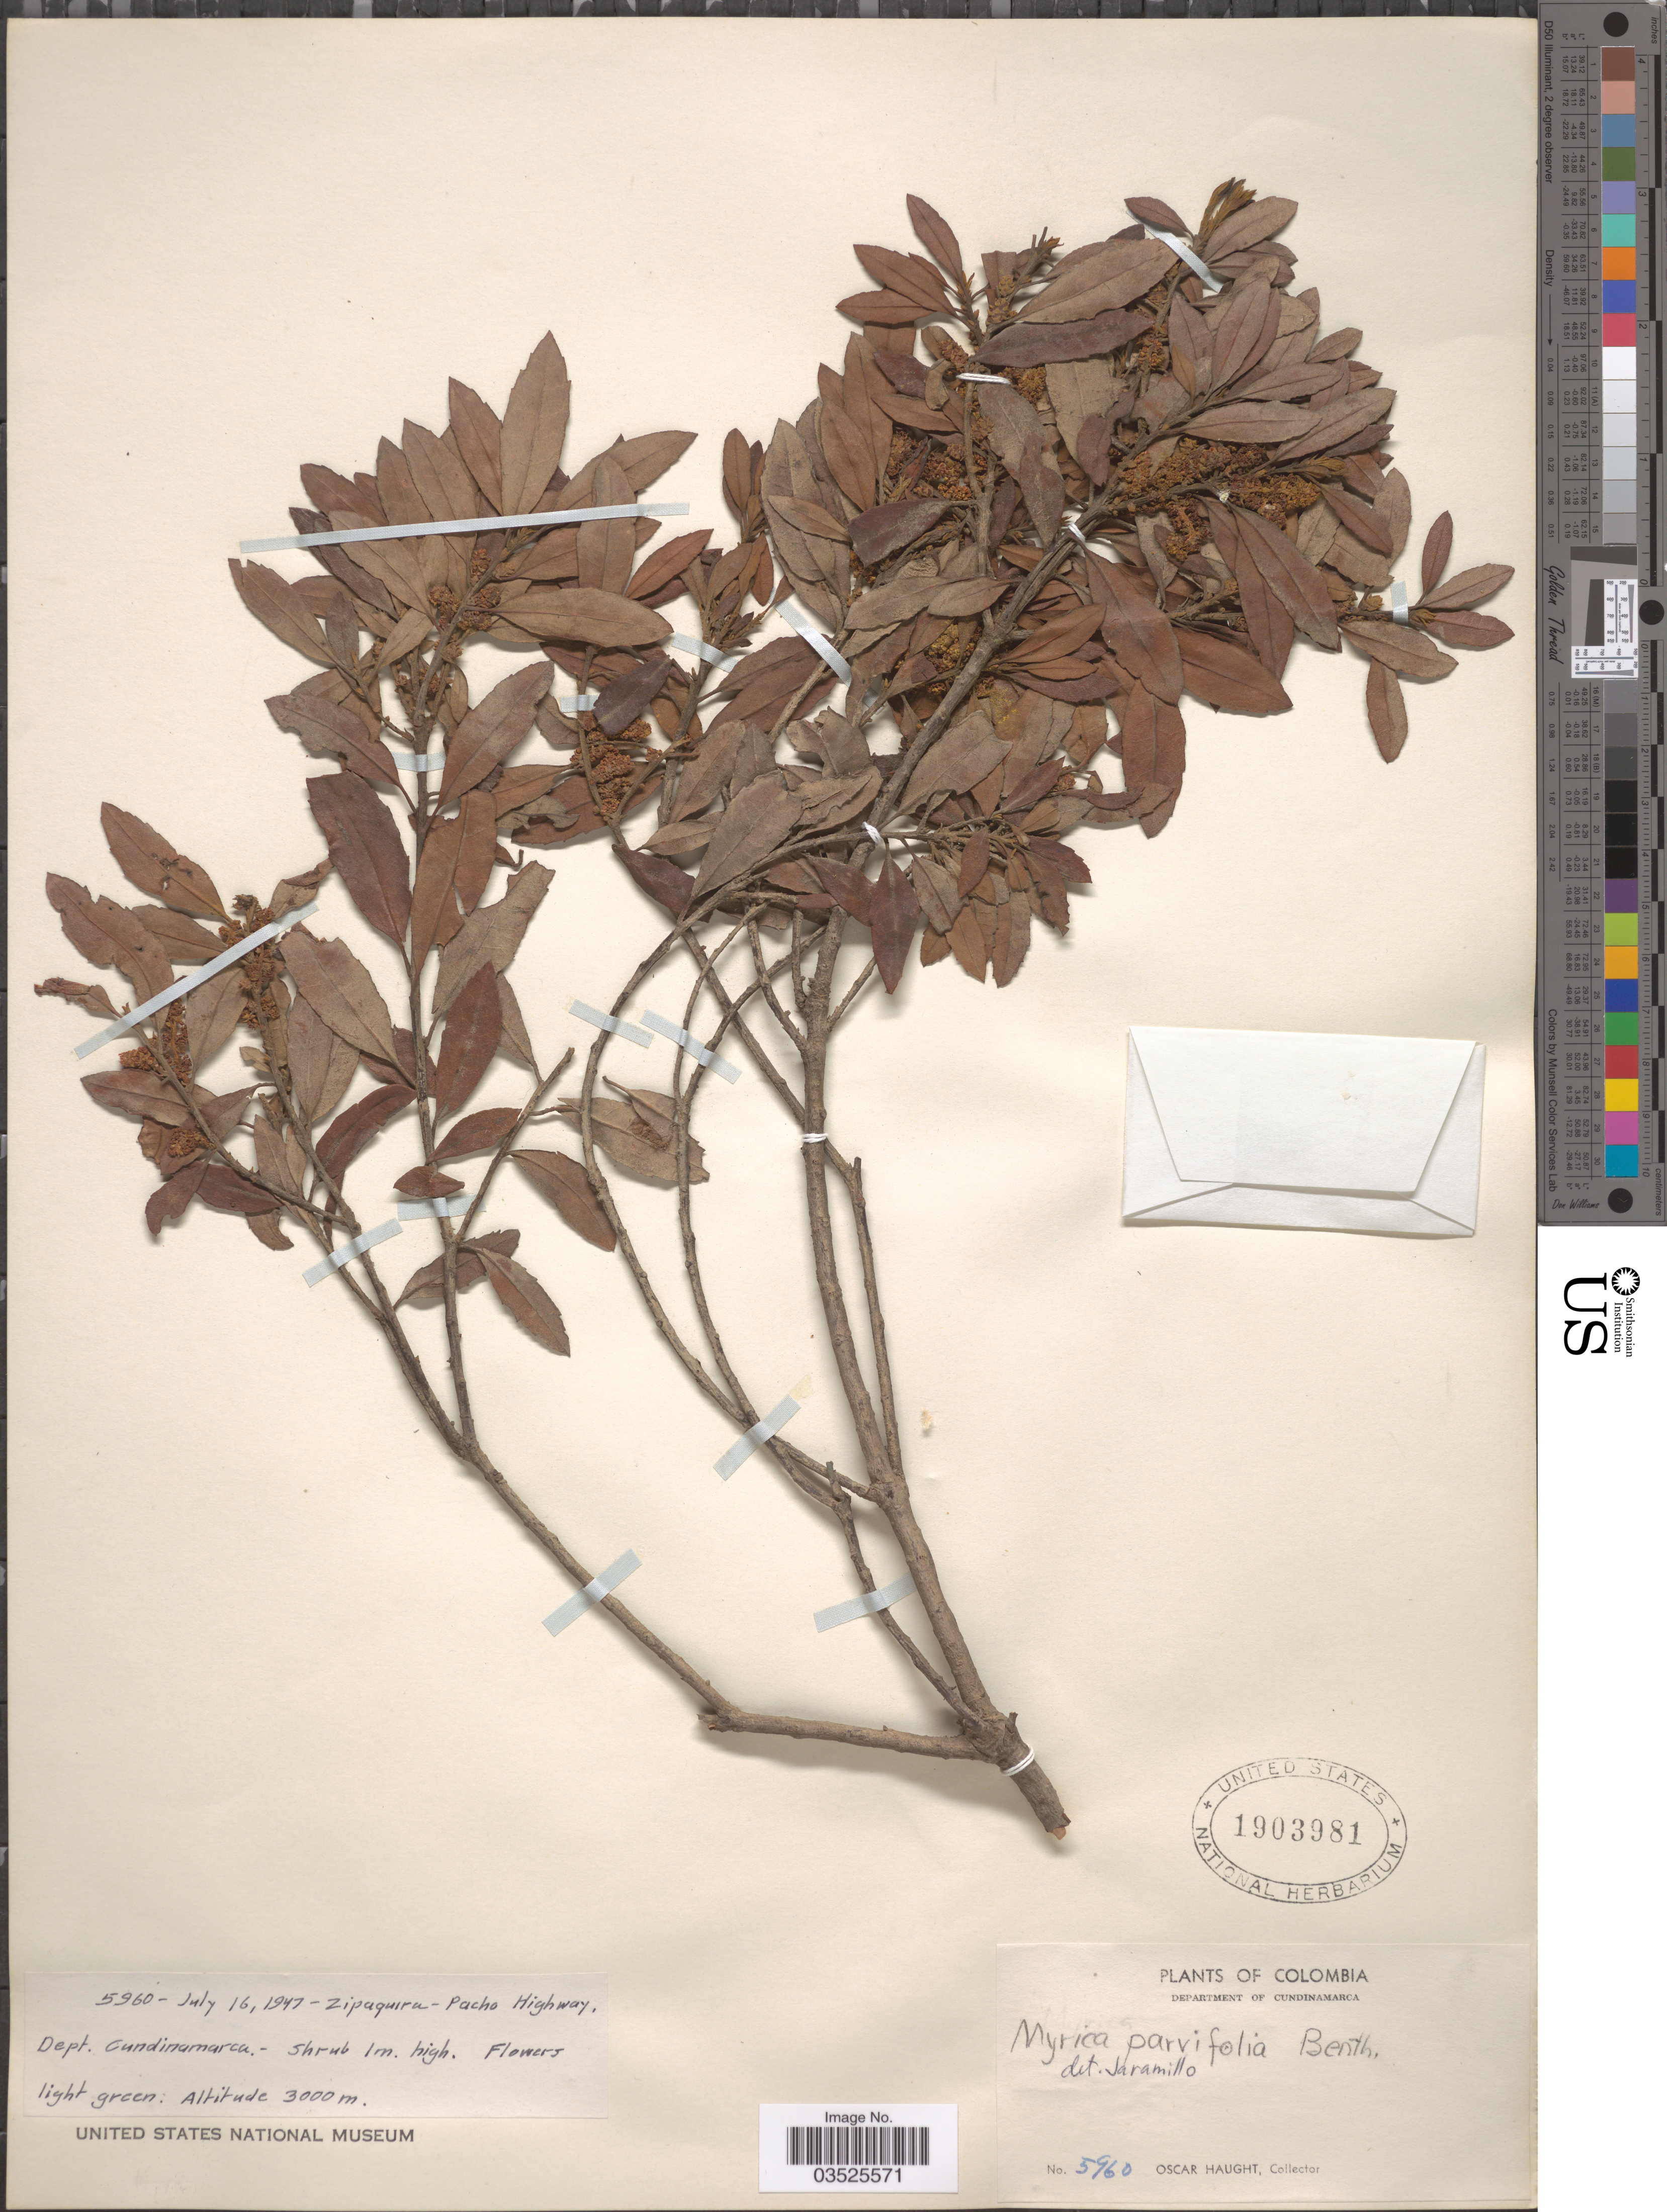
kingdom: Plantae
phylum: Tracheophyta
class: Magnoliopsida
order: Fagales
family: Myricaceae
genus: Morella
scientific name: Morella parvifolia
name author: (Benth.) Parra-Os.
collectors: O. L. Haught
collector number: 5960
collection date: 1947-07-16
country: Colombia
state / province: Cundinamarca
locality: Department of Cundinamarca. Zipaquira - Pacho Highway.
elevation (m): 3000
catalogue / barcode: US 1903981